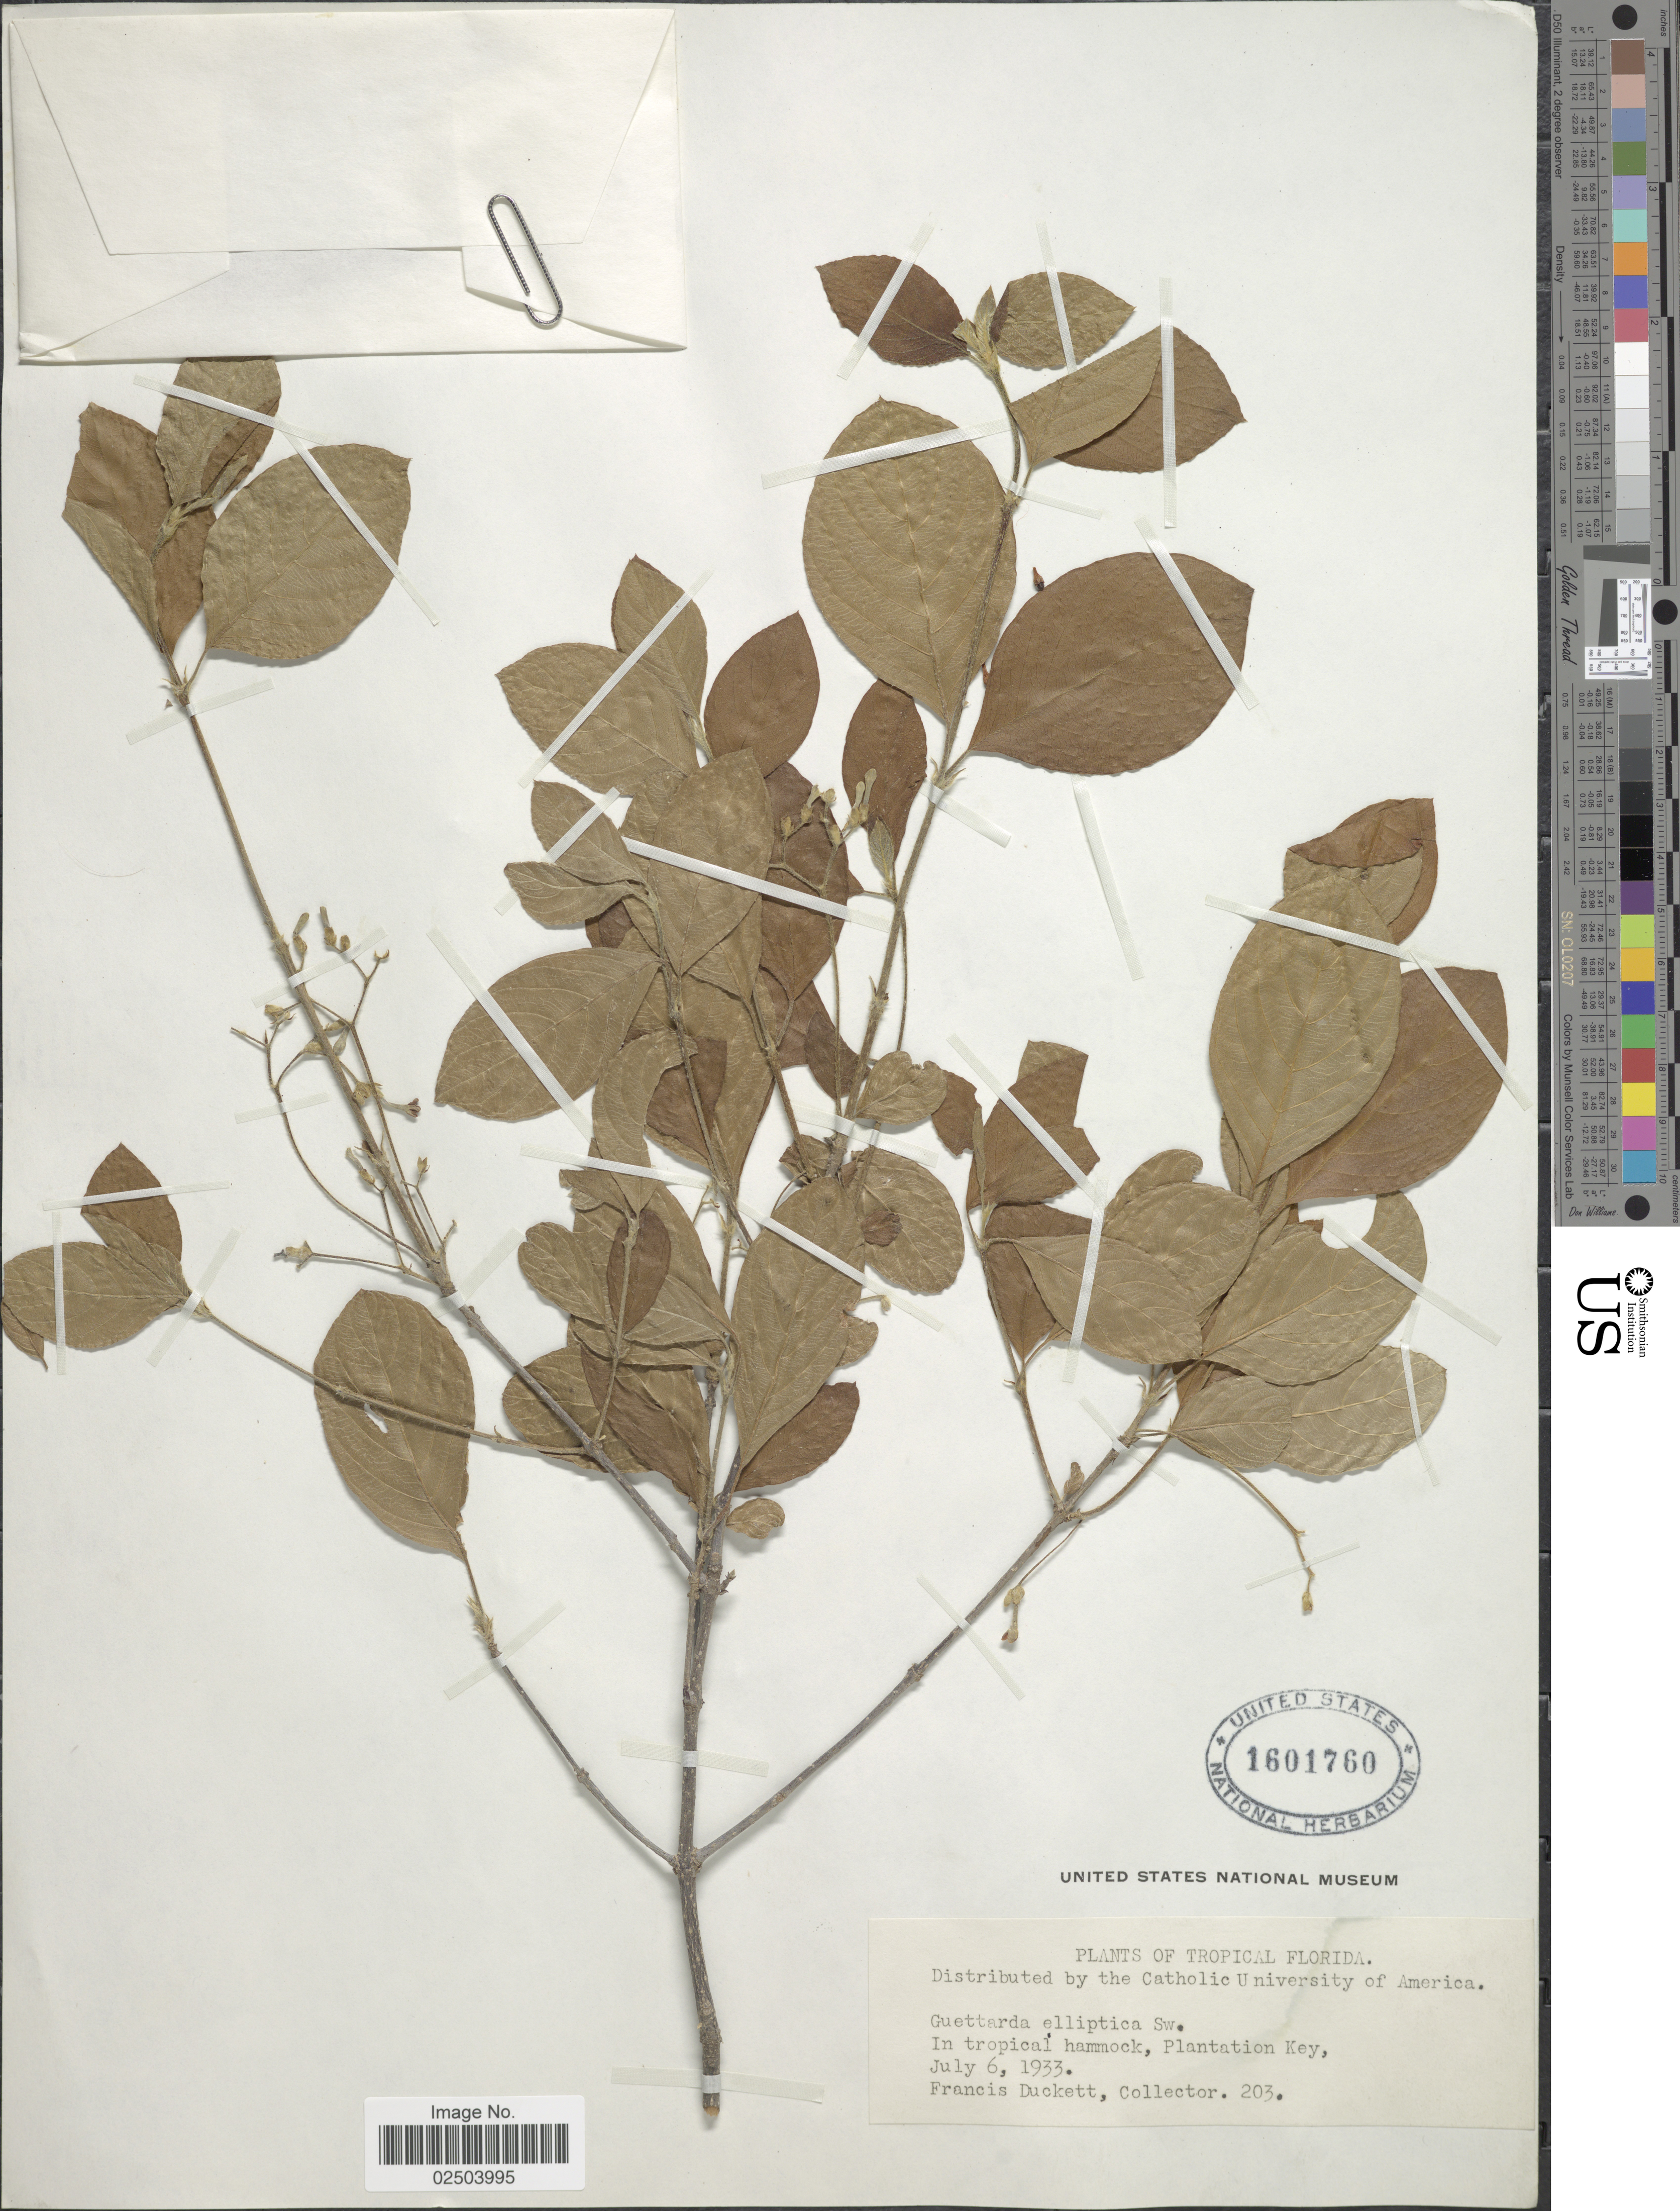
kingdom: Plantae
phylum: Tracheophyta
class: Magnoliopsida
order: Gentianales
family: Rubiaceae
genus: Guettarda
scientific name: Guettarda elliptica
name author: Sw.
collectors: F. Duckett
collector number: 203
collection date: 1933-07-06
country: United States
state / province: Florida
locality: Tropical Florida. In tropical hammock, Plantation Key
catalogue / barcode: US 1601760